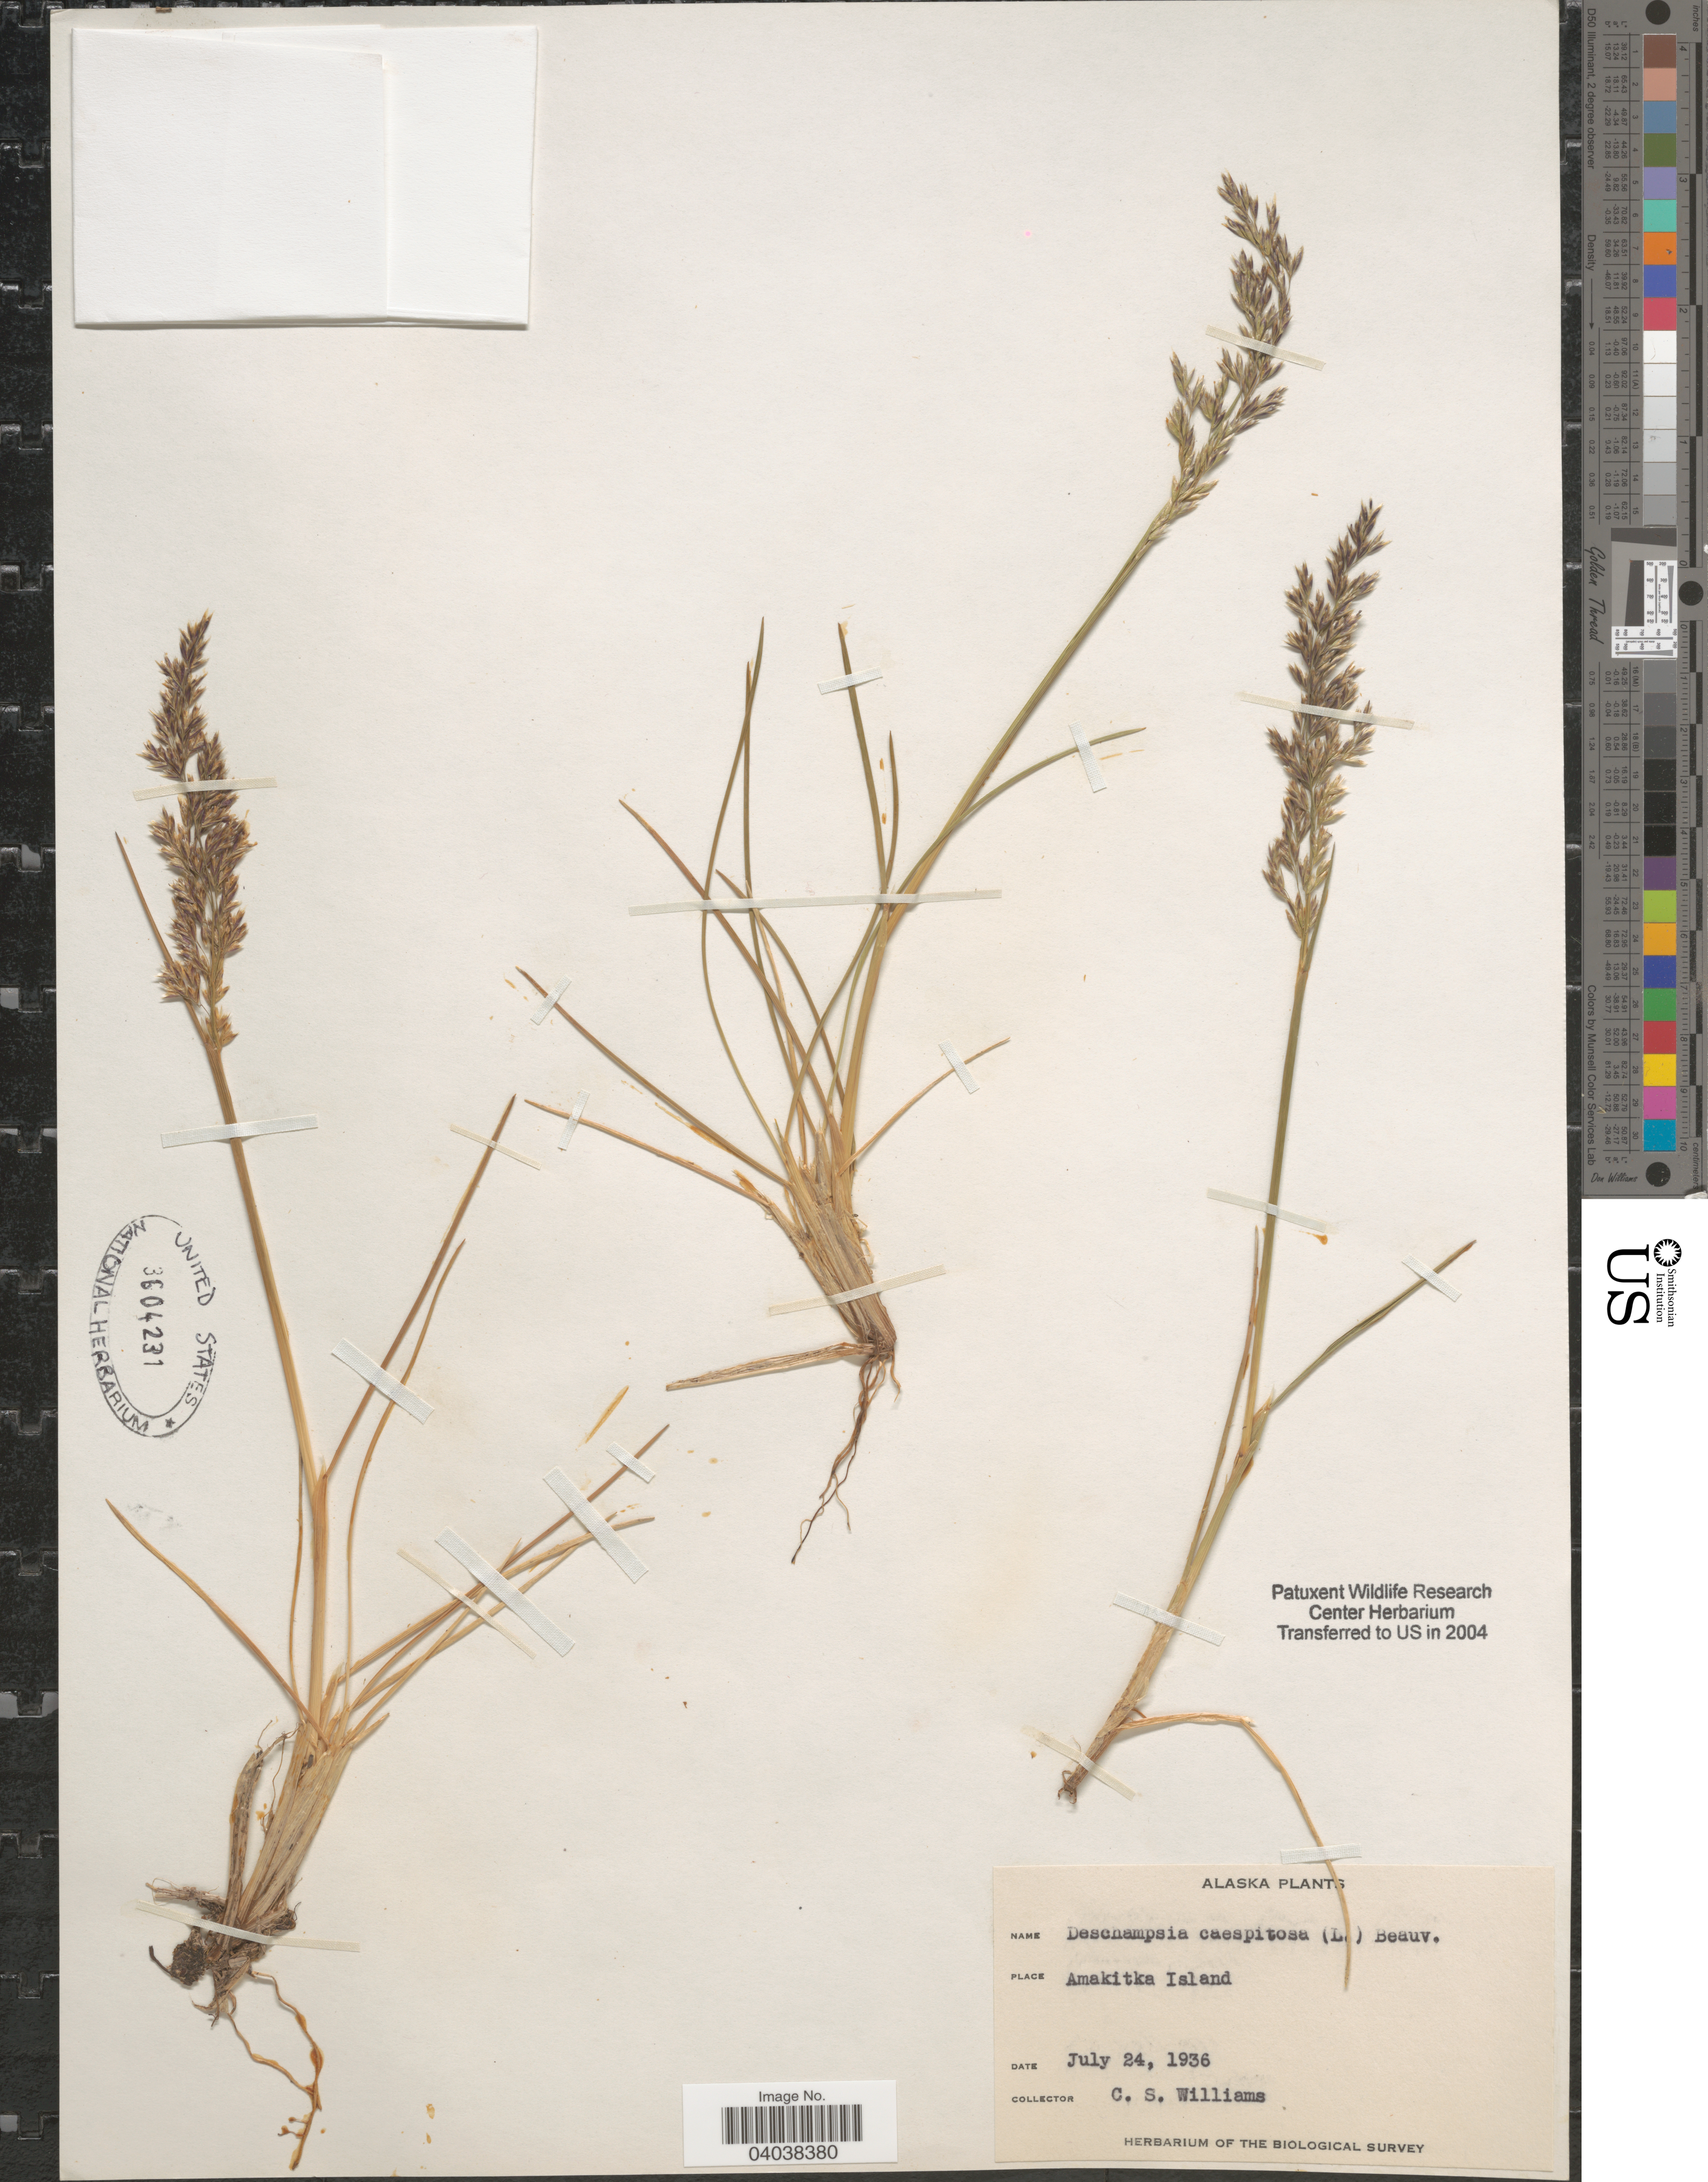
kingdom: Plantae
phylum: Tracheophyta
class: Liliopsida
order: Poales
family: Poaceae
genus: Deschampsia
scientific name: Deschampsia cespitosa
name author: (L.) P. Beauv.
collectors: C. Williams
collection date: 1936-07-24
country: United States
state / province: Alaska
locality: Amakitka Island.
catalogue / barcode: US 3604231